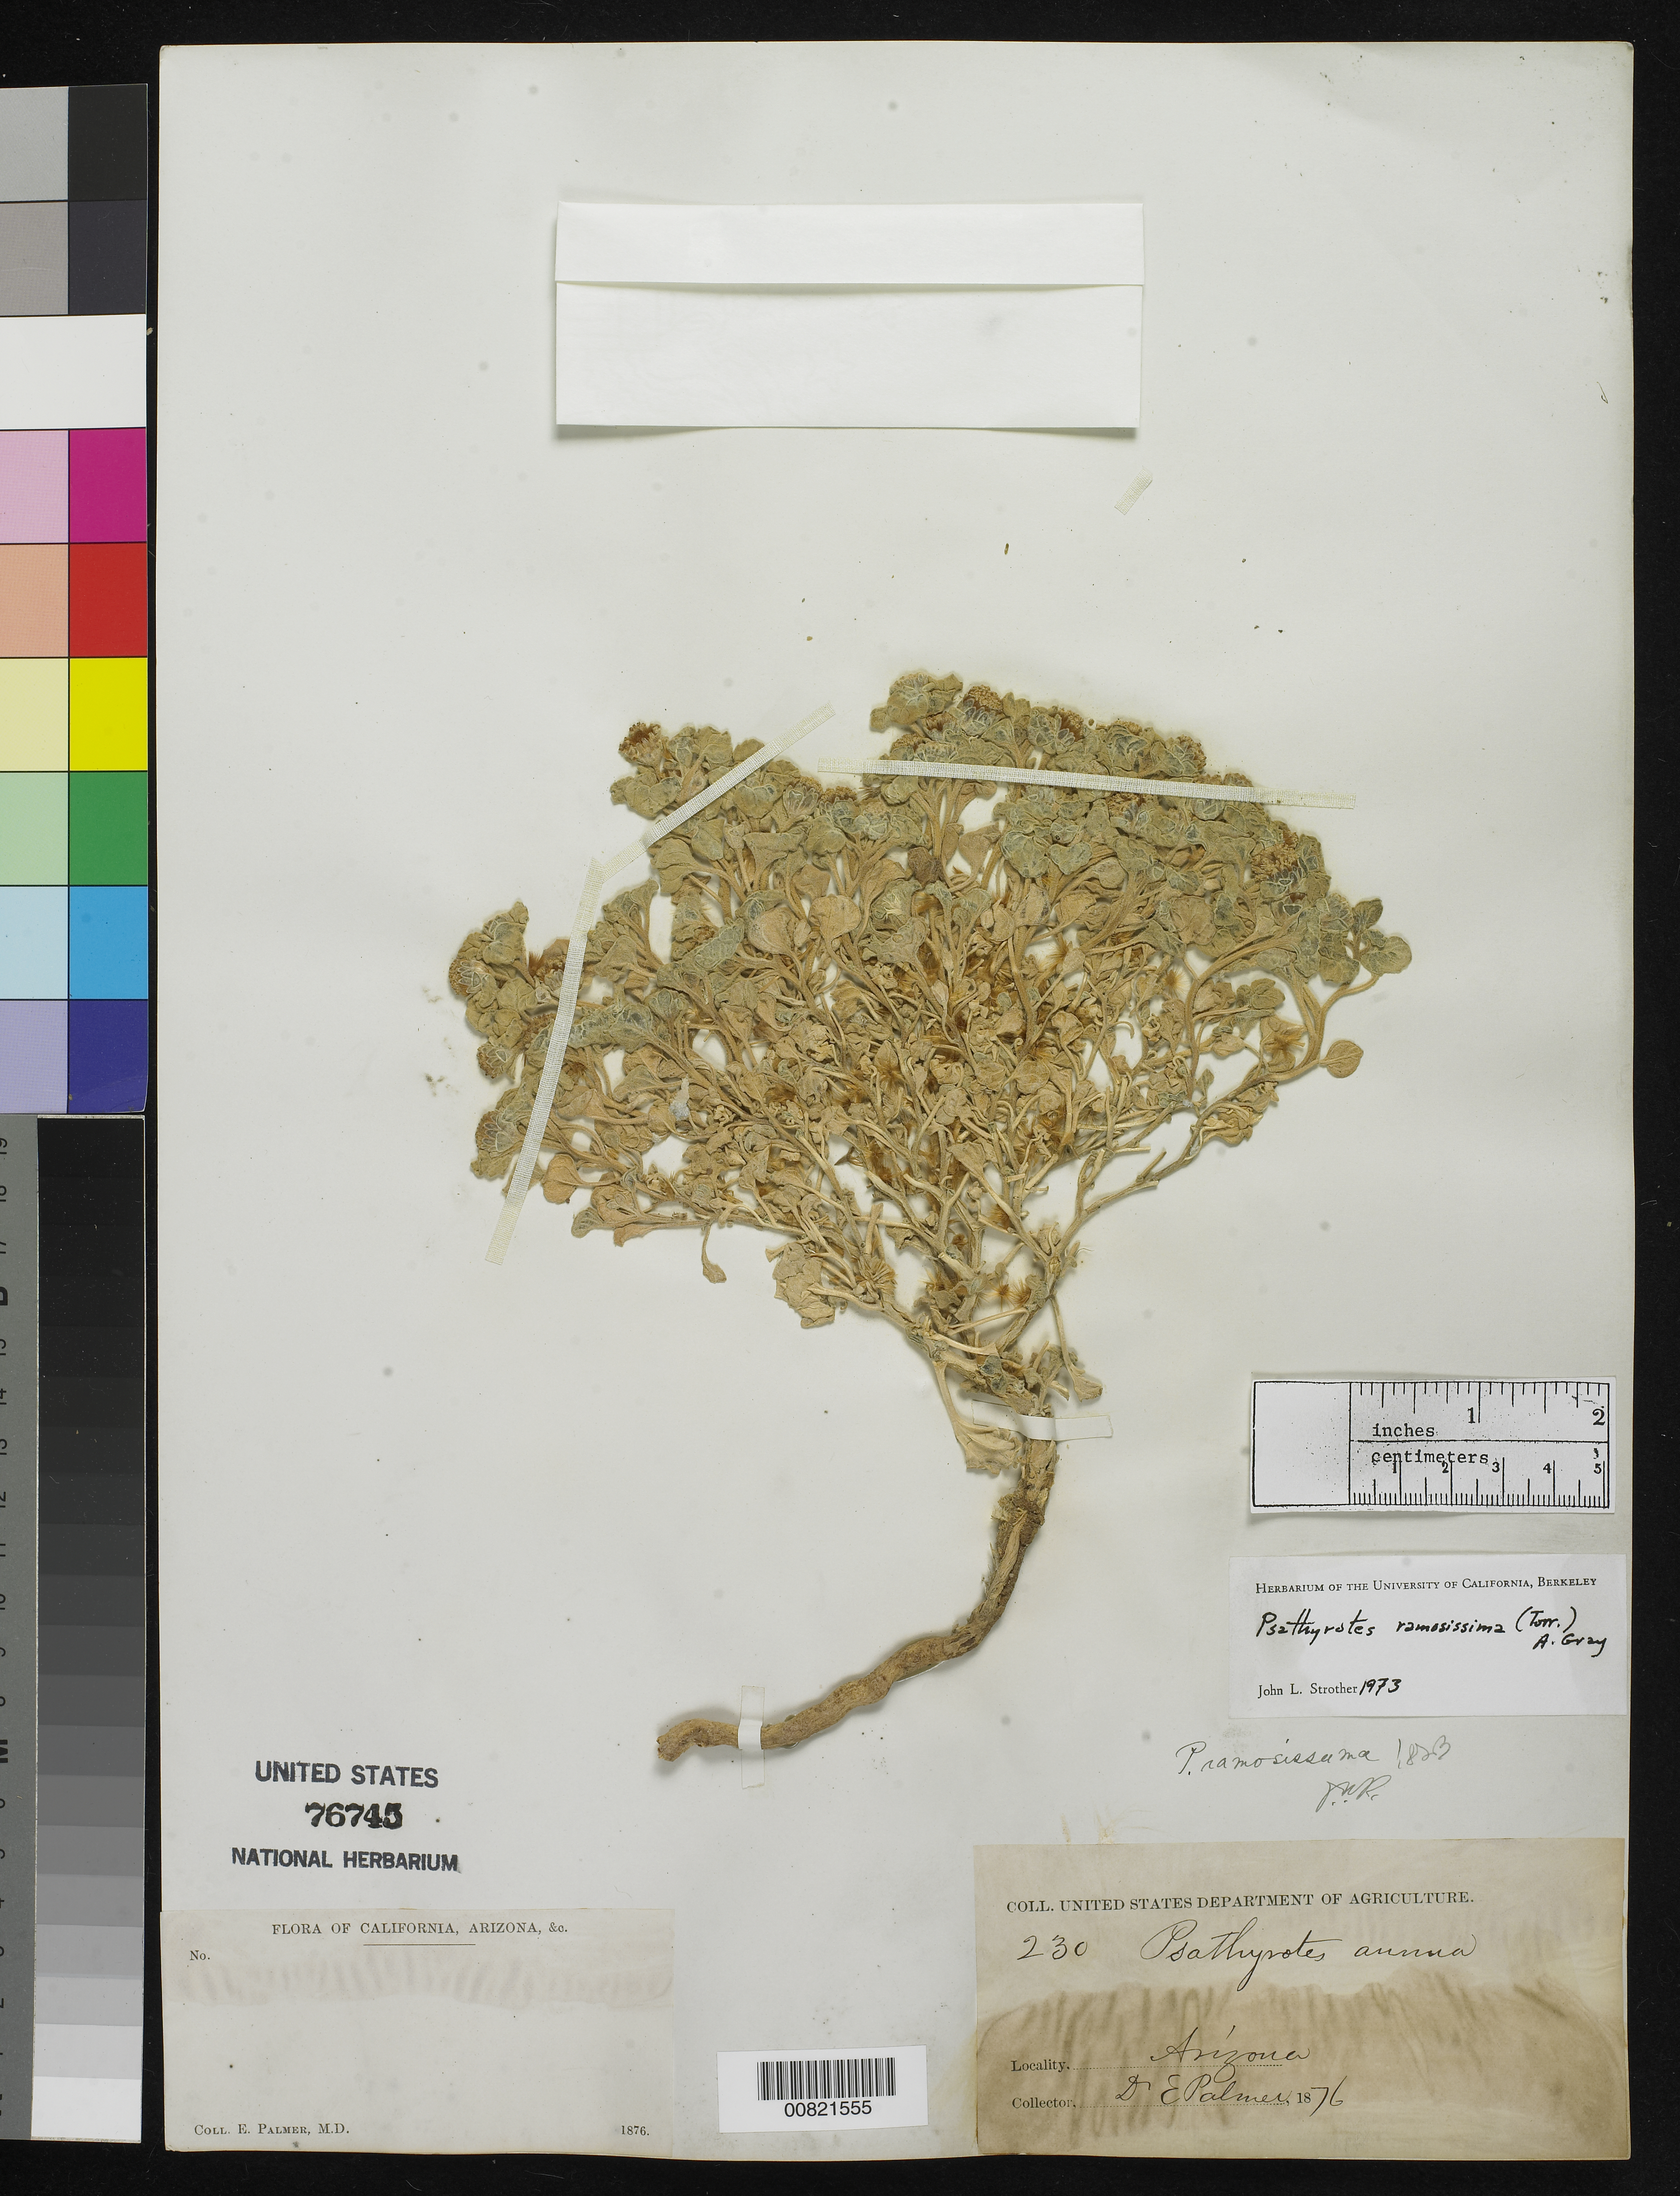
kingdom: Plantae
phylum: Tracheophyta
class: Magnoliopsida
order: Asterales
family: Asteraceae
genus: Psathyrotes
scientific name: Psathyrotes ramosissima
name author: (Torr.) A. Gray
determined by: Strother, J. L.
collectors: E. Palmer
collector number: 230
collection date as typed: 1876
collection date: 1876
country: United States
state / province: Arizona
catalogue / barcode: US 76745